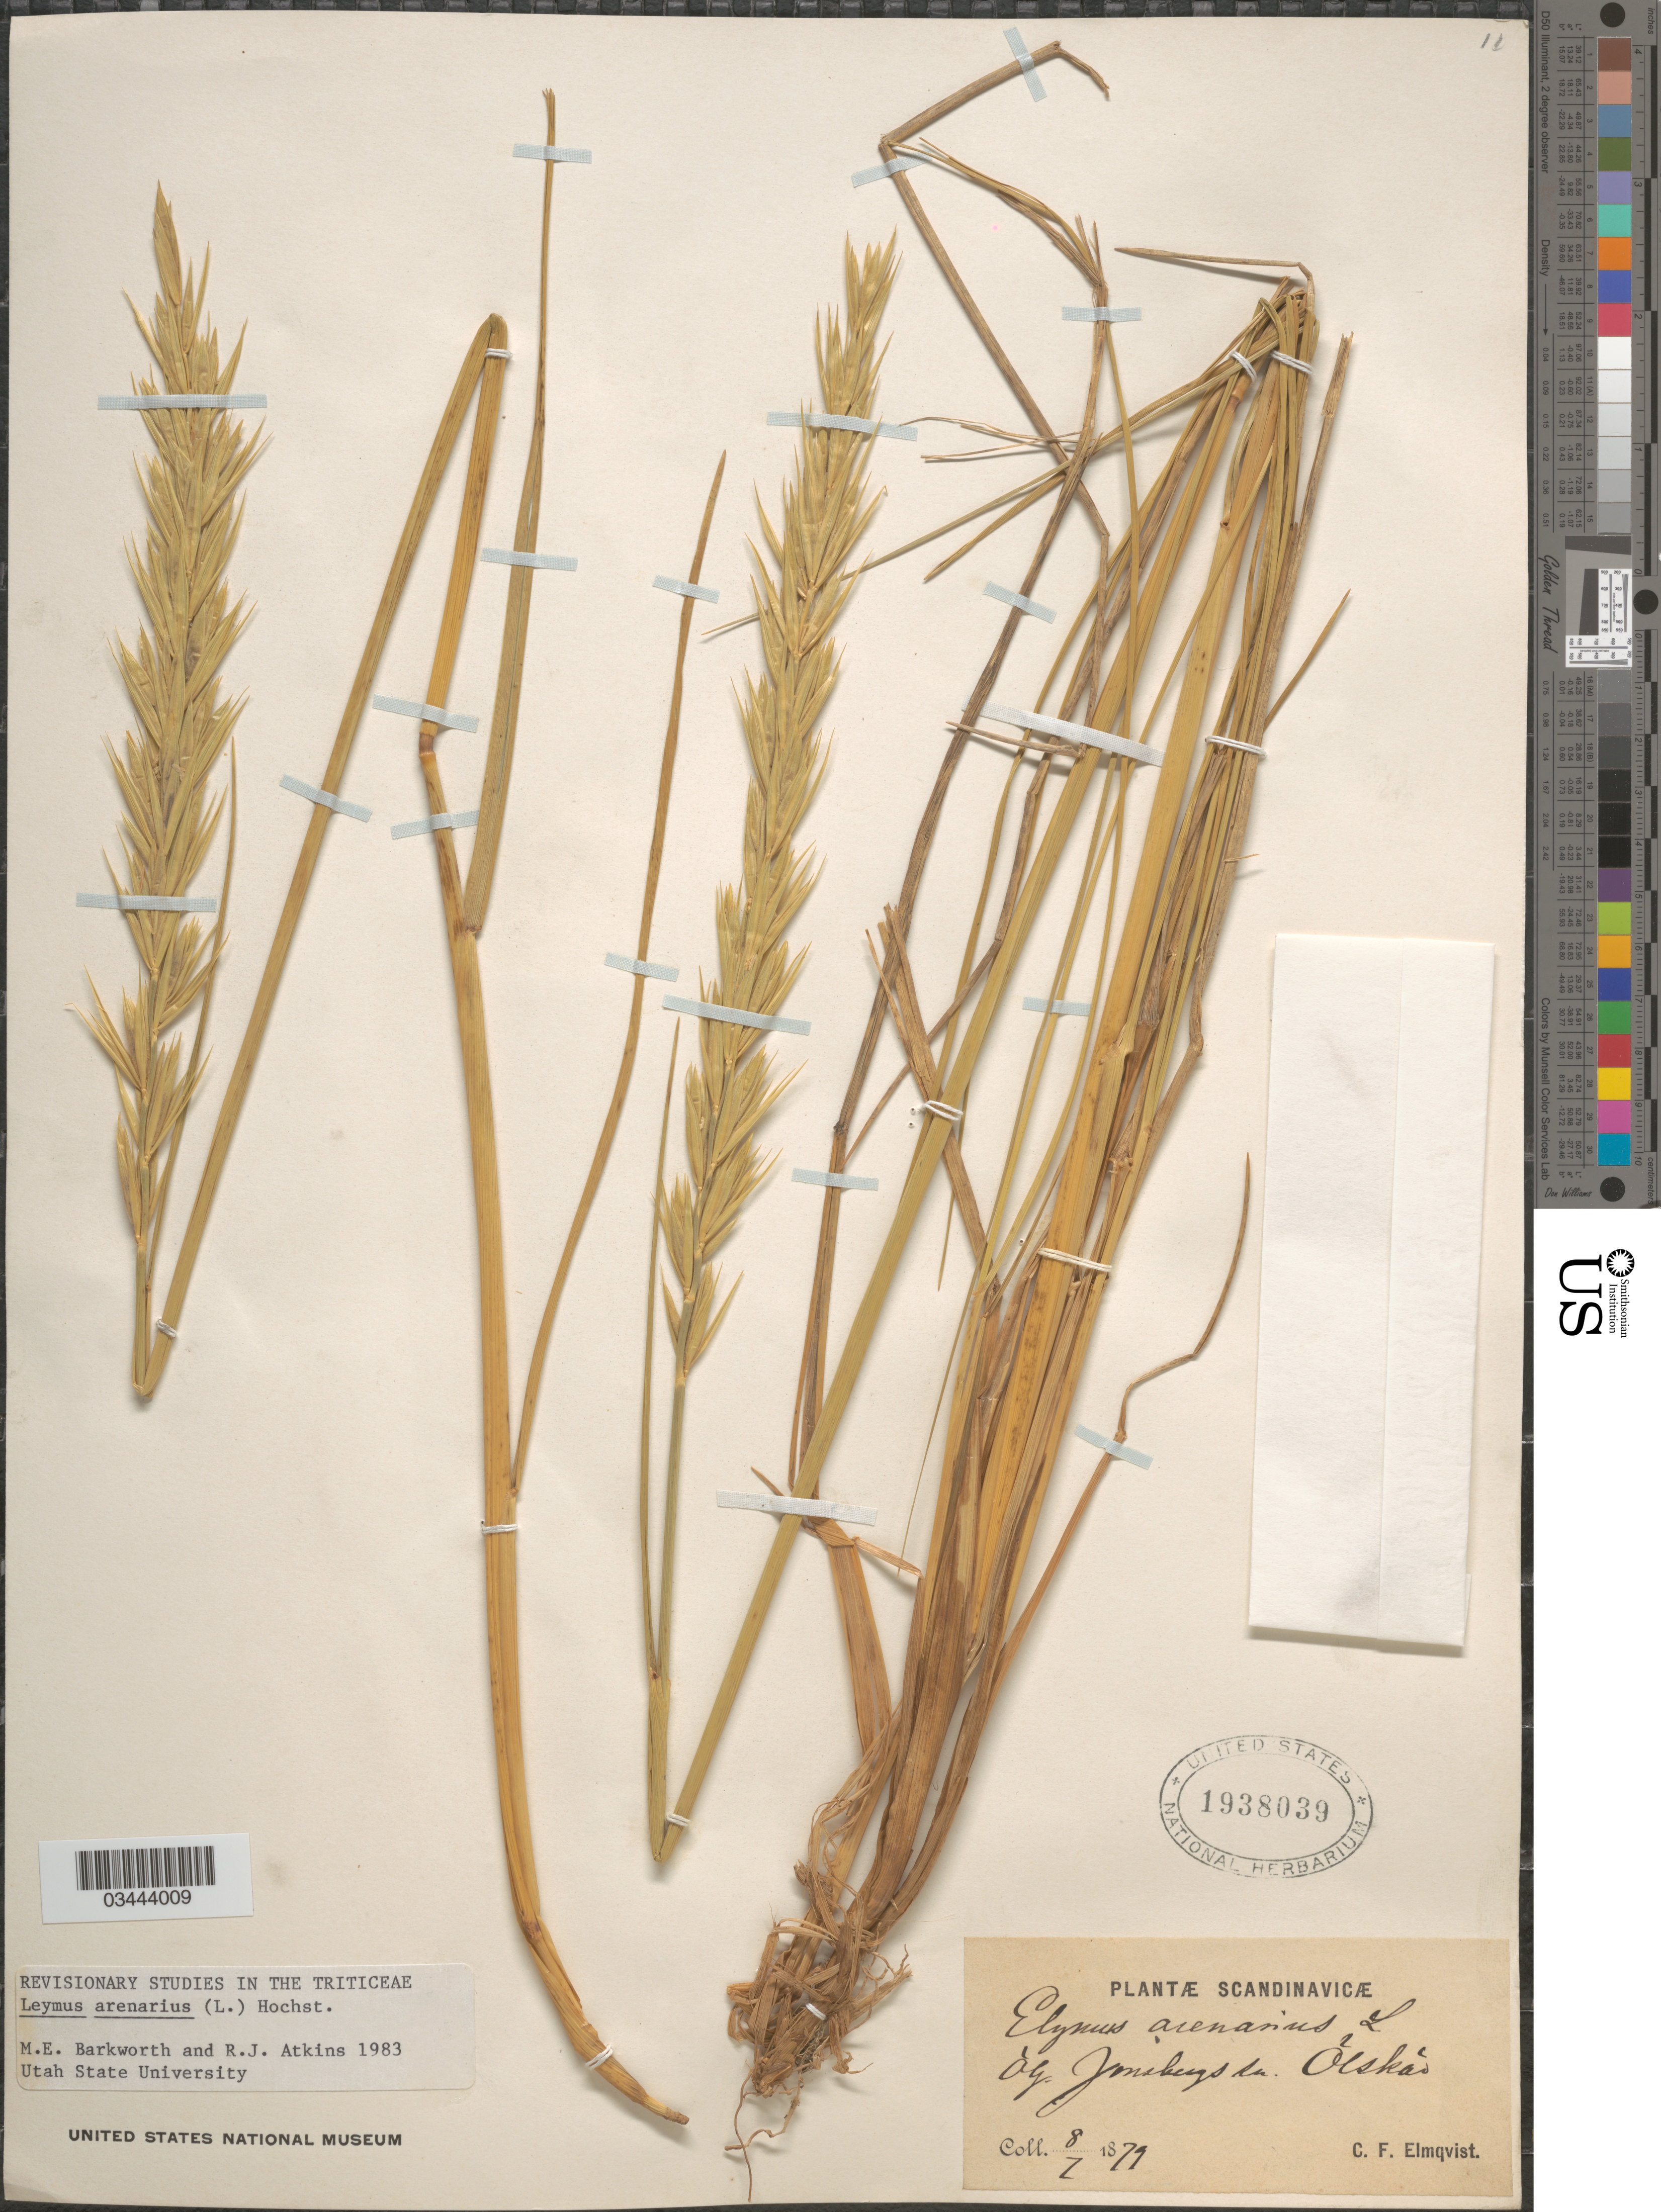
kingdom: Plantae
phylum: Tracheophyta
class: Liliopsida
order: Poales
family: Poaceae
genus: Leymus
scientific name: Leymus arenarius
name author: (L.) Hochst.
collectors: C. Elmquist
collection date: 1879-07-08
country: Sweden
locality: Õg. Jonsbergs sn. Õlskăr.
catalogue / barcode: US 1938039